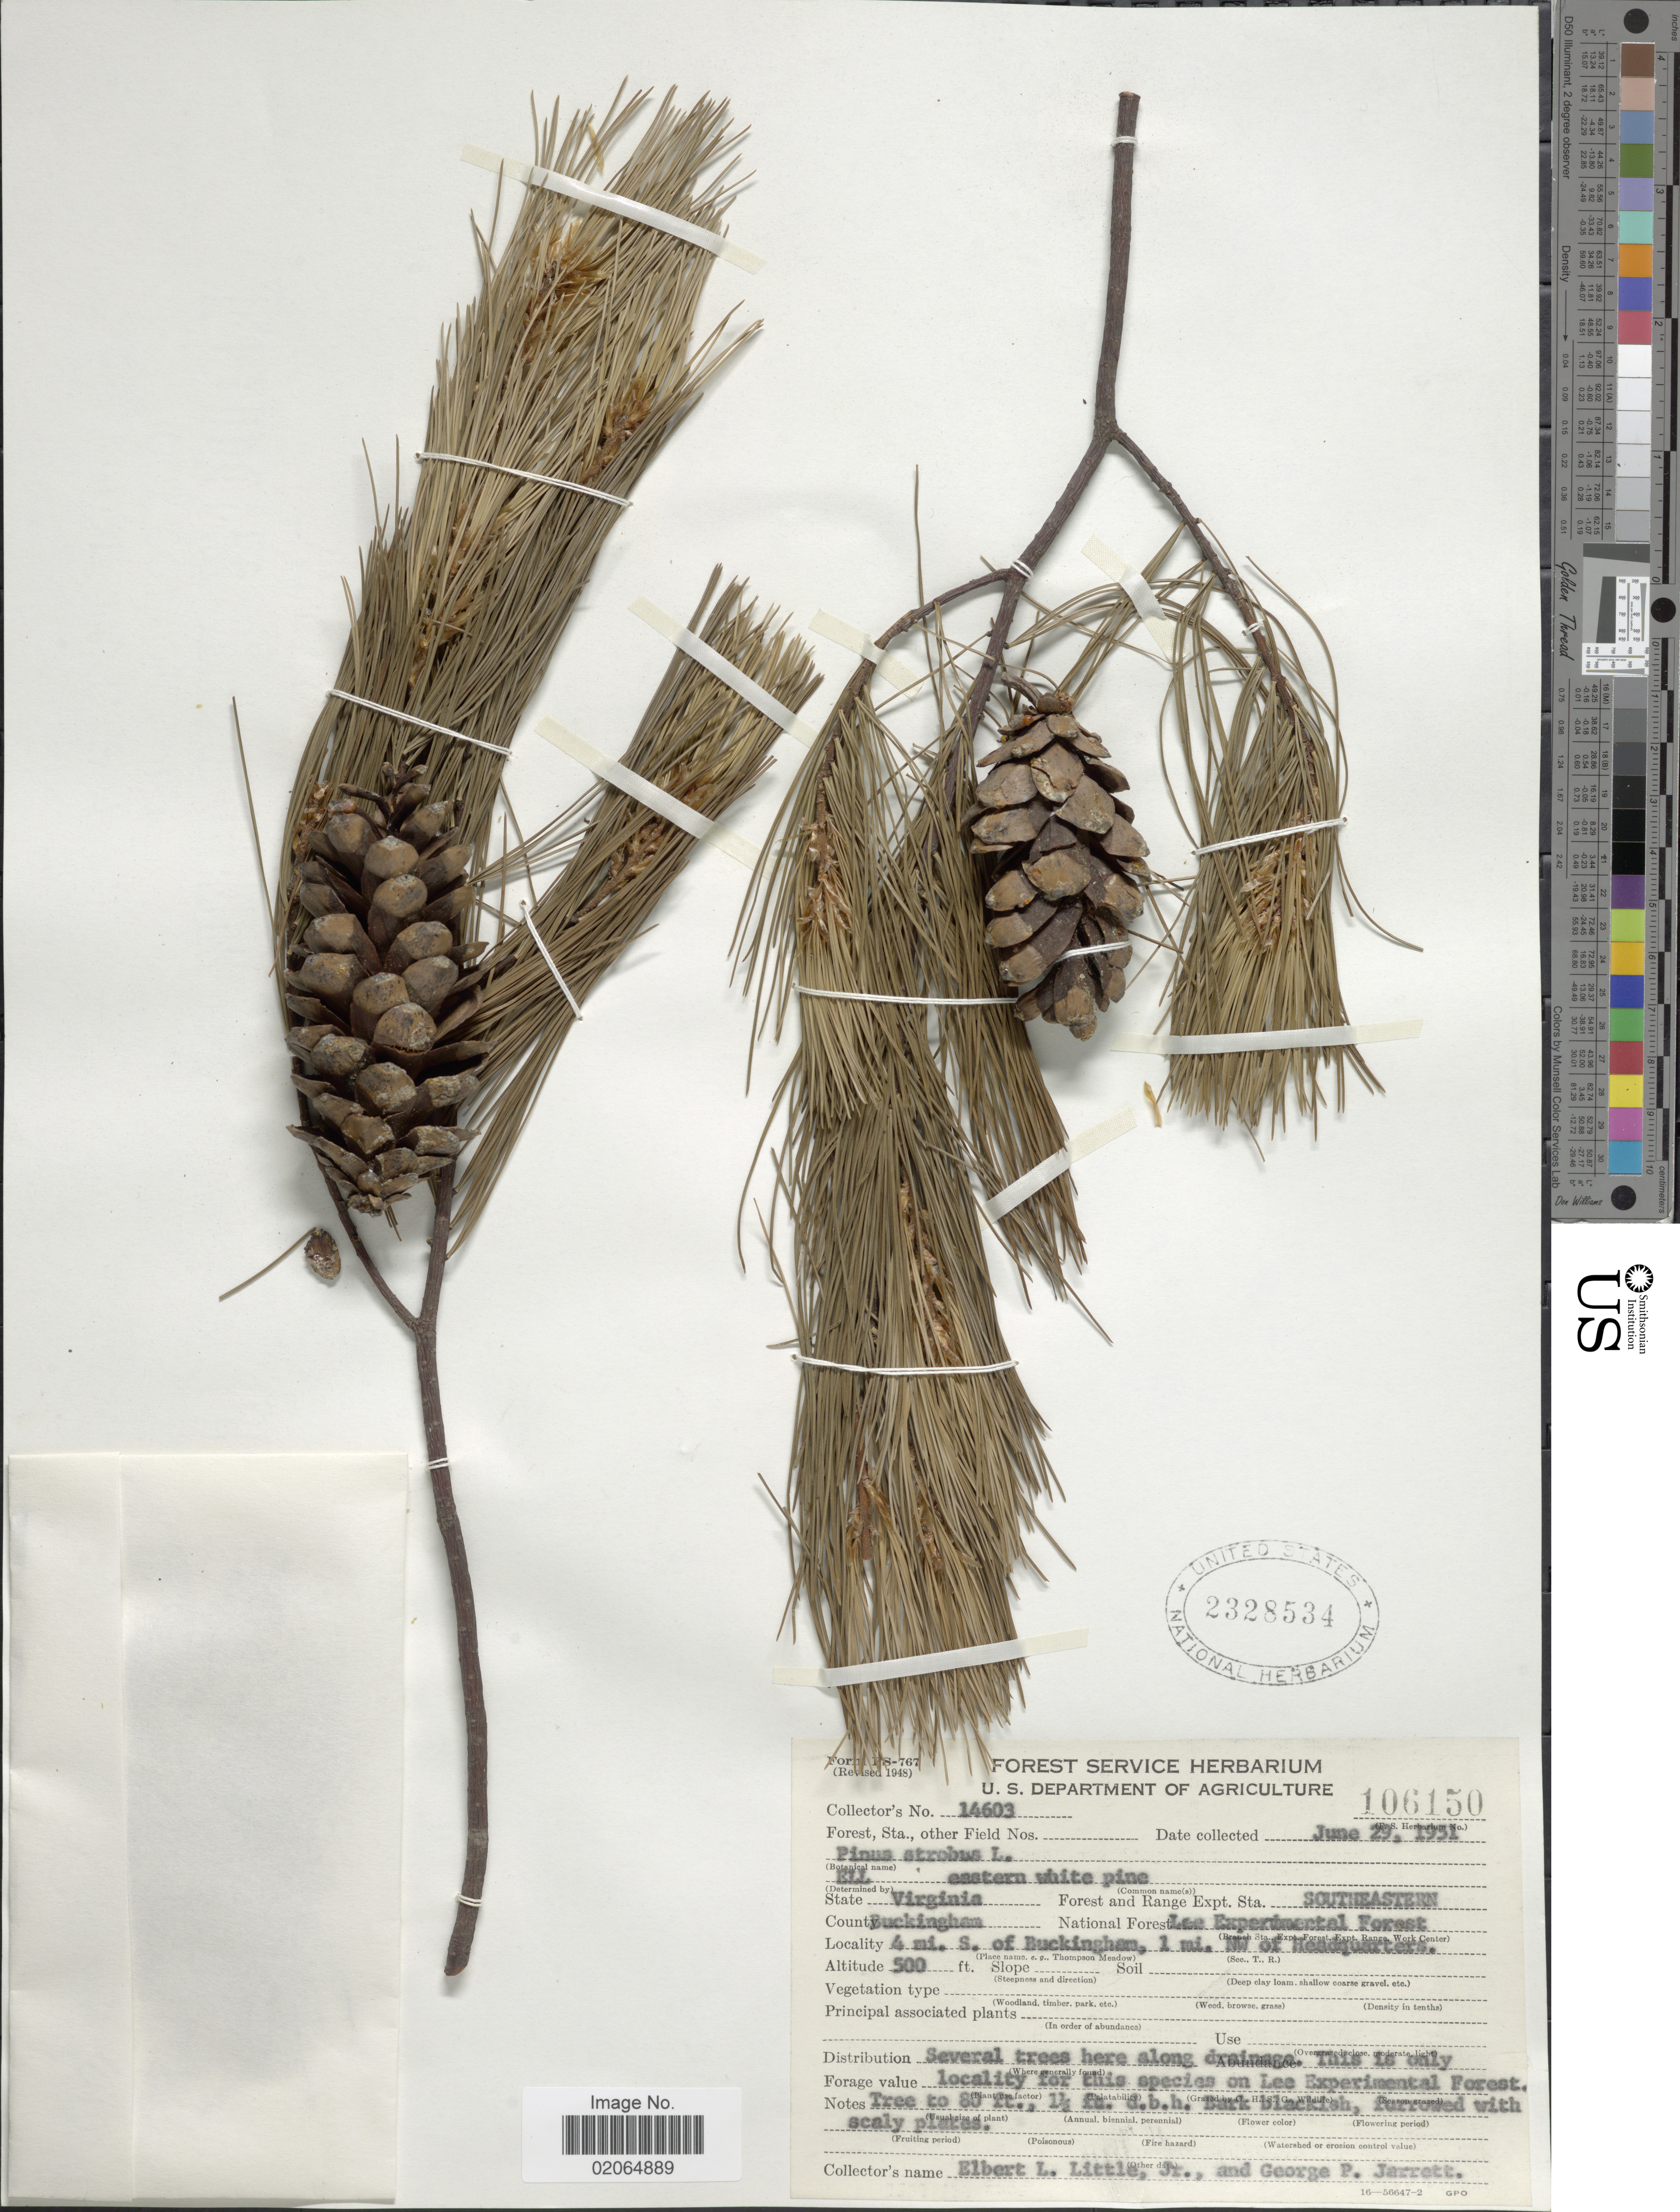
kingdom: Plantae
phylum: Tracheophyta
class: Pinopsida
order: Pinales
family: Pinaceae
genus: Pinus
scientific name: Pinus strobus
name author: L.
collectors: E. L. Little & G. Jarrett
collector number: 14603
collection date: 1931-06-29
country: United States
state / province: Virginia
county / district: Buckingham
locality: Southeastern, County Buckingham, Lee Experimental Forest, 4 mi. S. of Buckingham, 1 mi. nw of Headwquarters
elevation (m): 152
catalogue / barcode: US 2328534